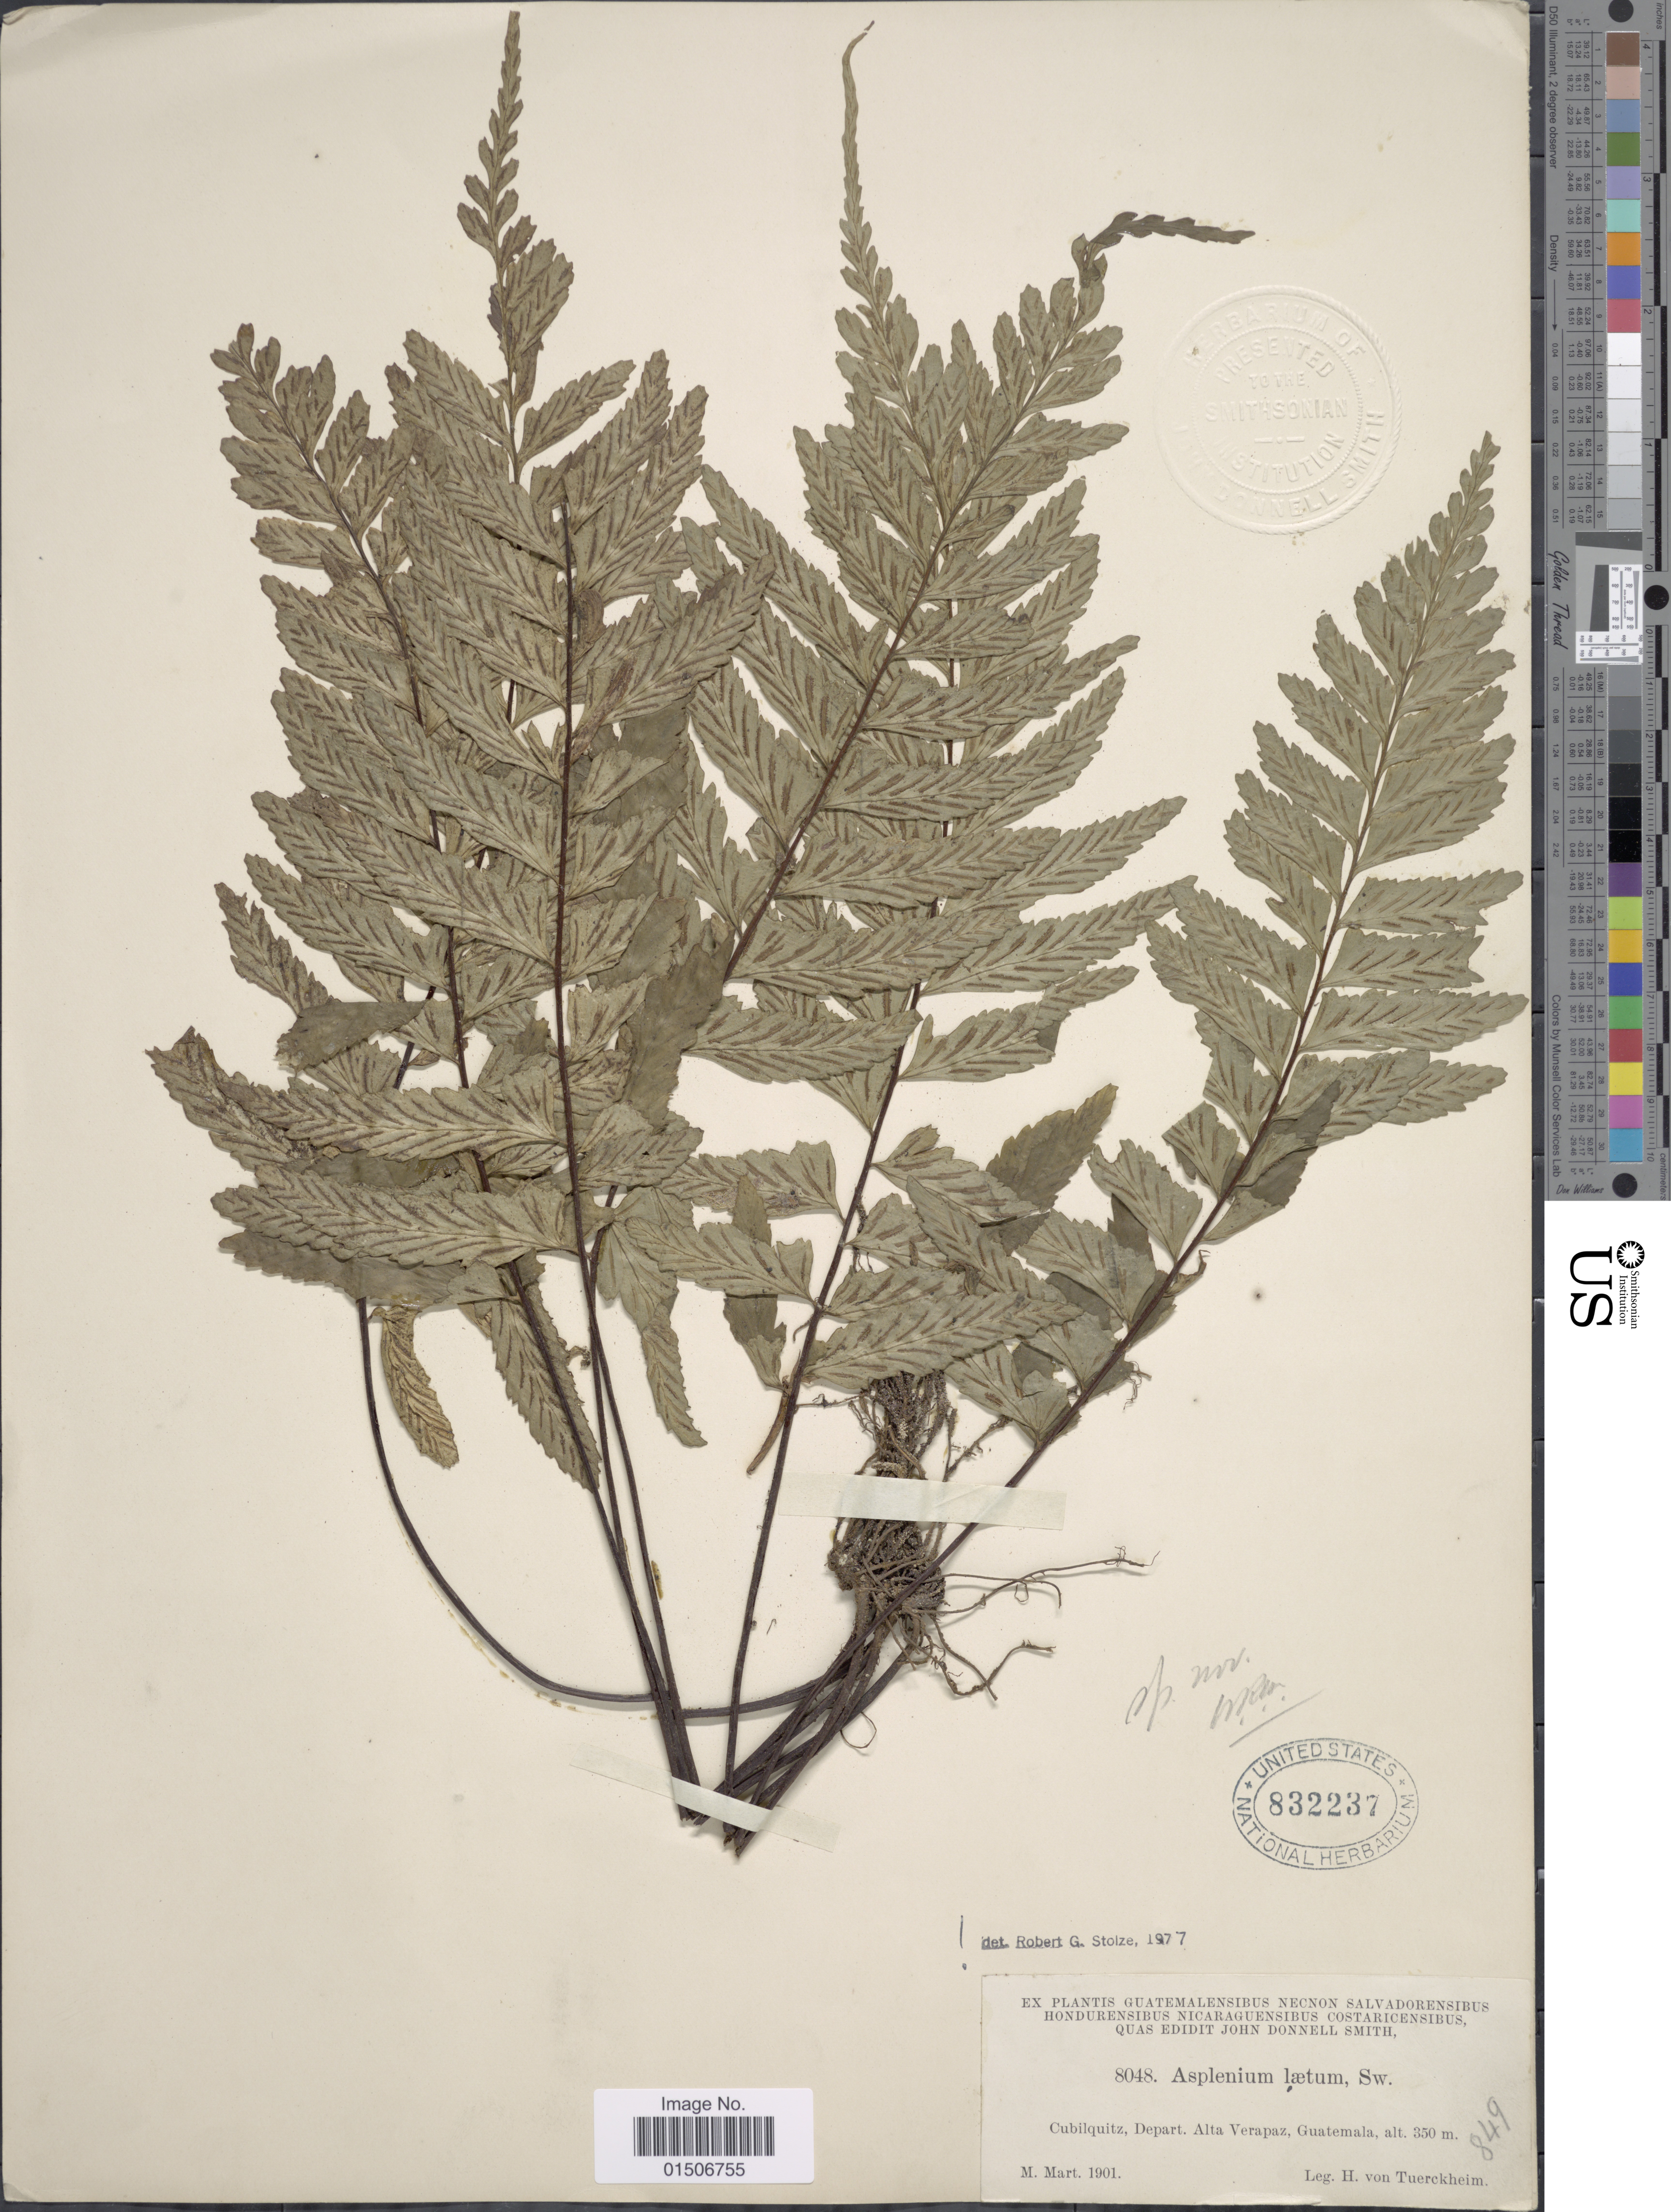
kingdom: Plantae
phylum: Tracheophyta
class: Polypodiopsida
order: Polypodiales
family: Aspleniaceae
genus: Asplenium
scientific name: Asplenium laetum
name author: Sw.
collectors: H. von Türckheim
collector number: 8048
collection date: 1901-03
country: Guatemala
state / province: Alta Verapaz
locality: Cubilquitz, Depart Alta Verapaz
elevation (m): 350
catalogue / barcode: US 832237